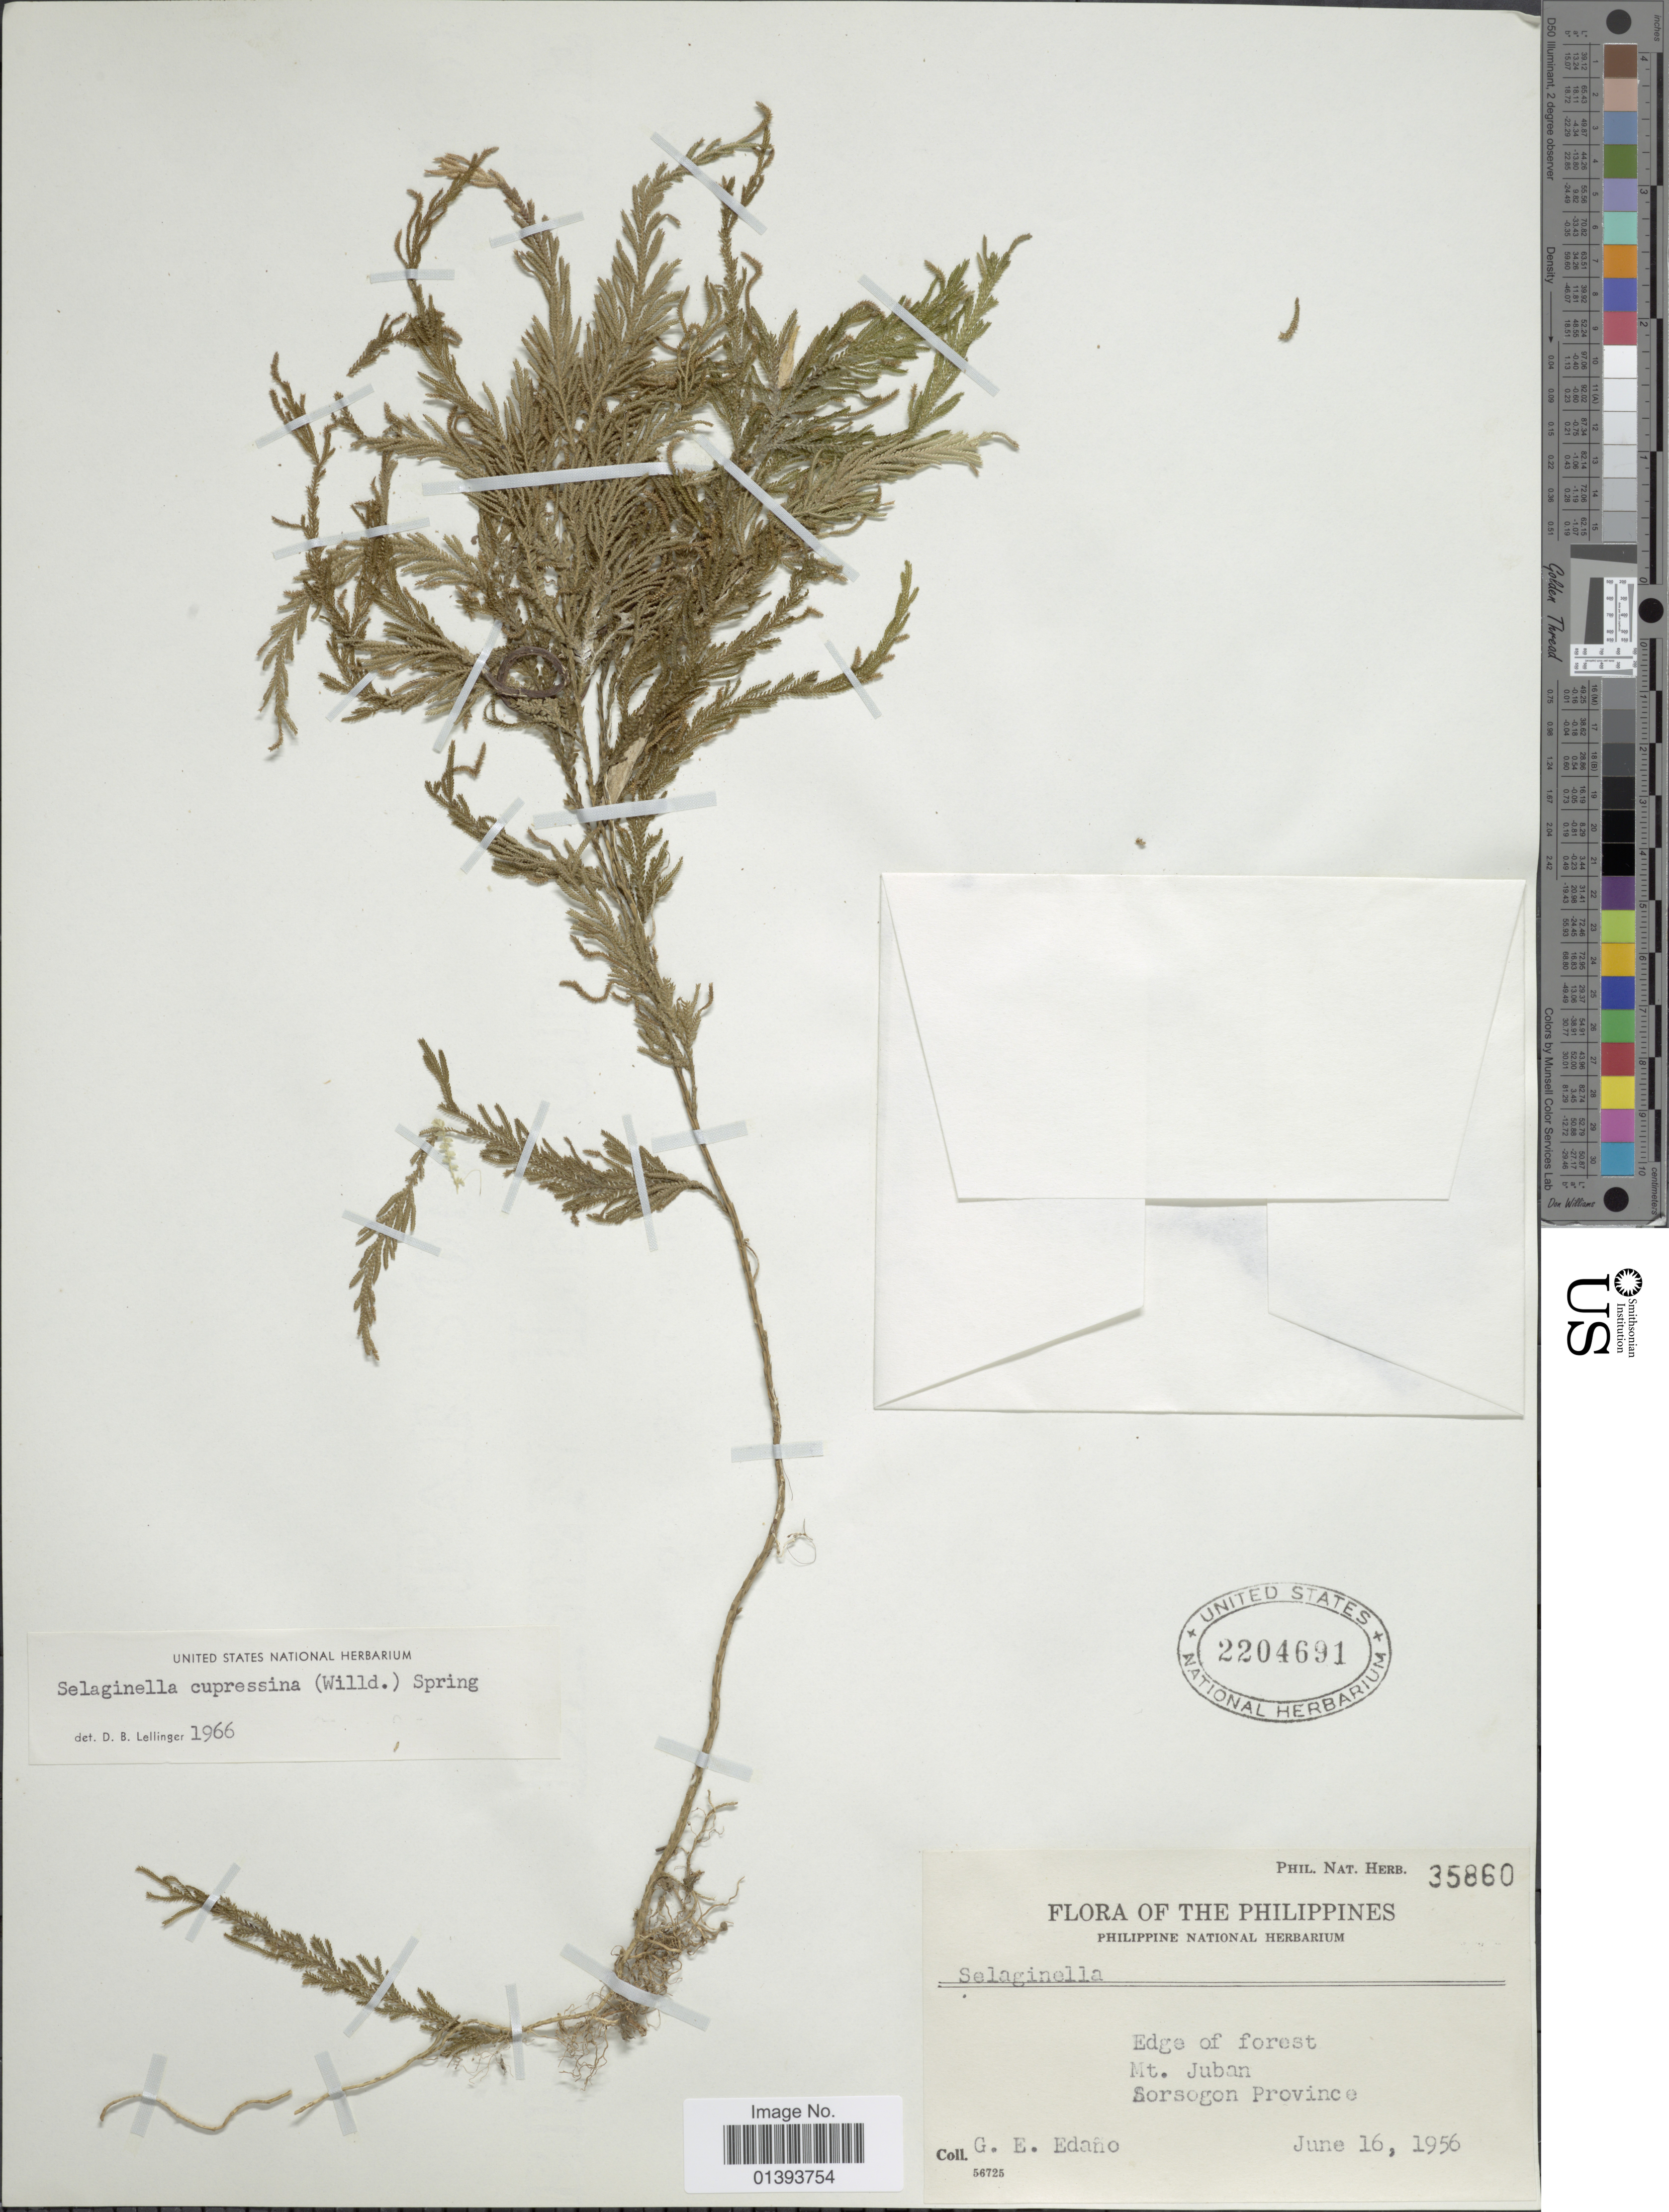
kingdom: Plantae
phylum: Tracheophyta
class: Lycopodiopsida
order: Selaginellales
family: Selaginellaceae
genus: Selaginella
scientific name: Selaginella cupressina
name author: (Willd.) Spring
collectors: G. E. Edaño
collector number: Phil. Nat. Herb. 35860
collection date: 1956-06-16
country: Philippines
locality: Edge of forest, Mt. Juban, Sorsogon Province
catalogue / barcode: US 2204691